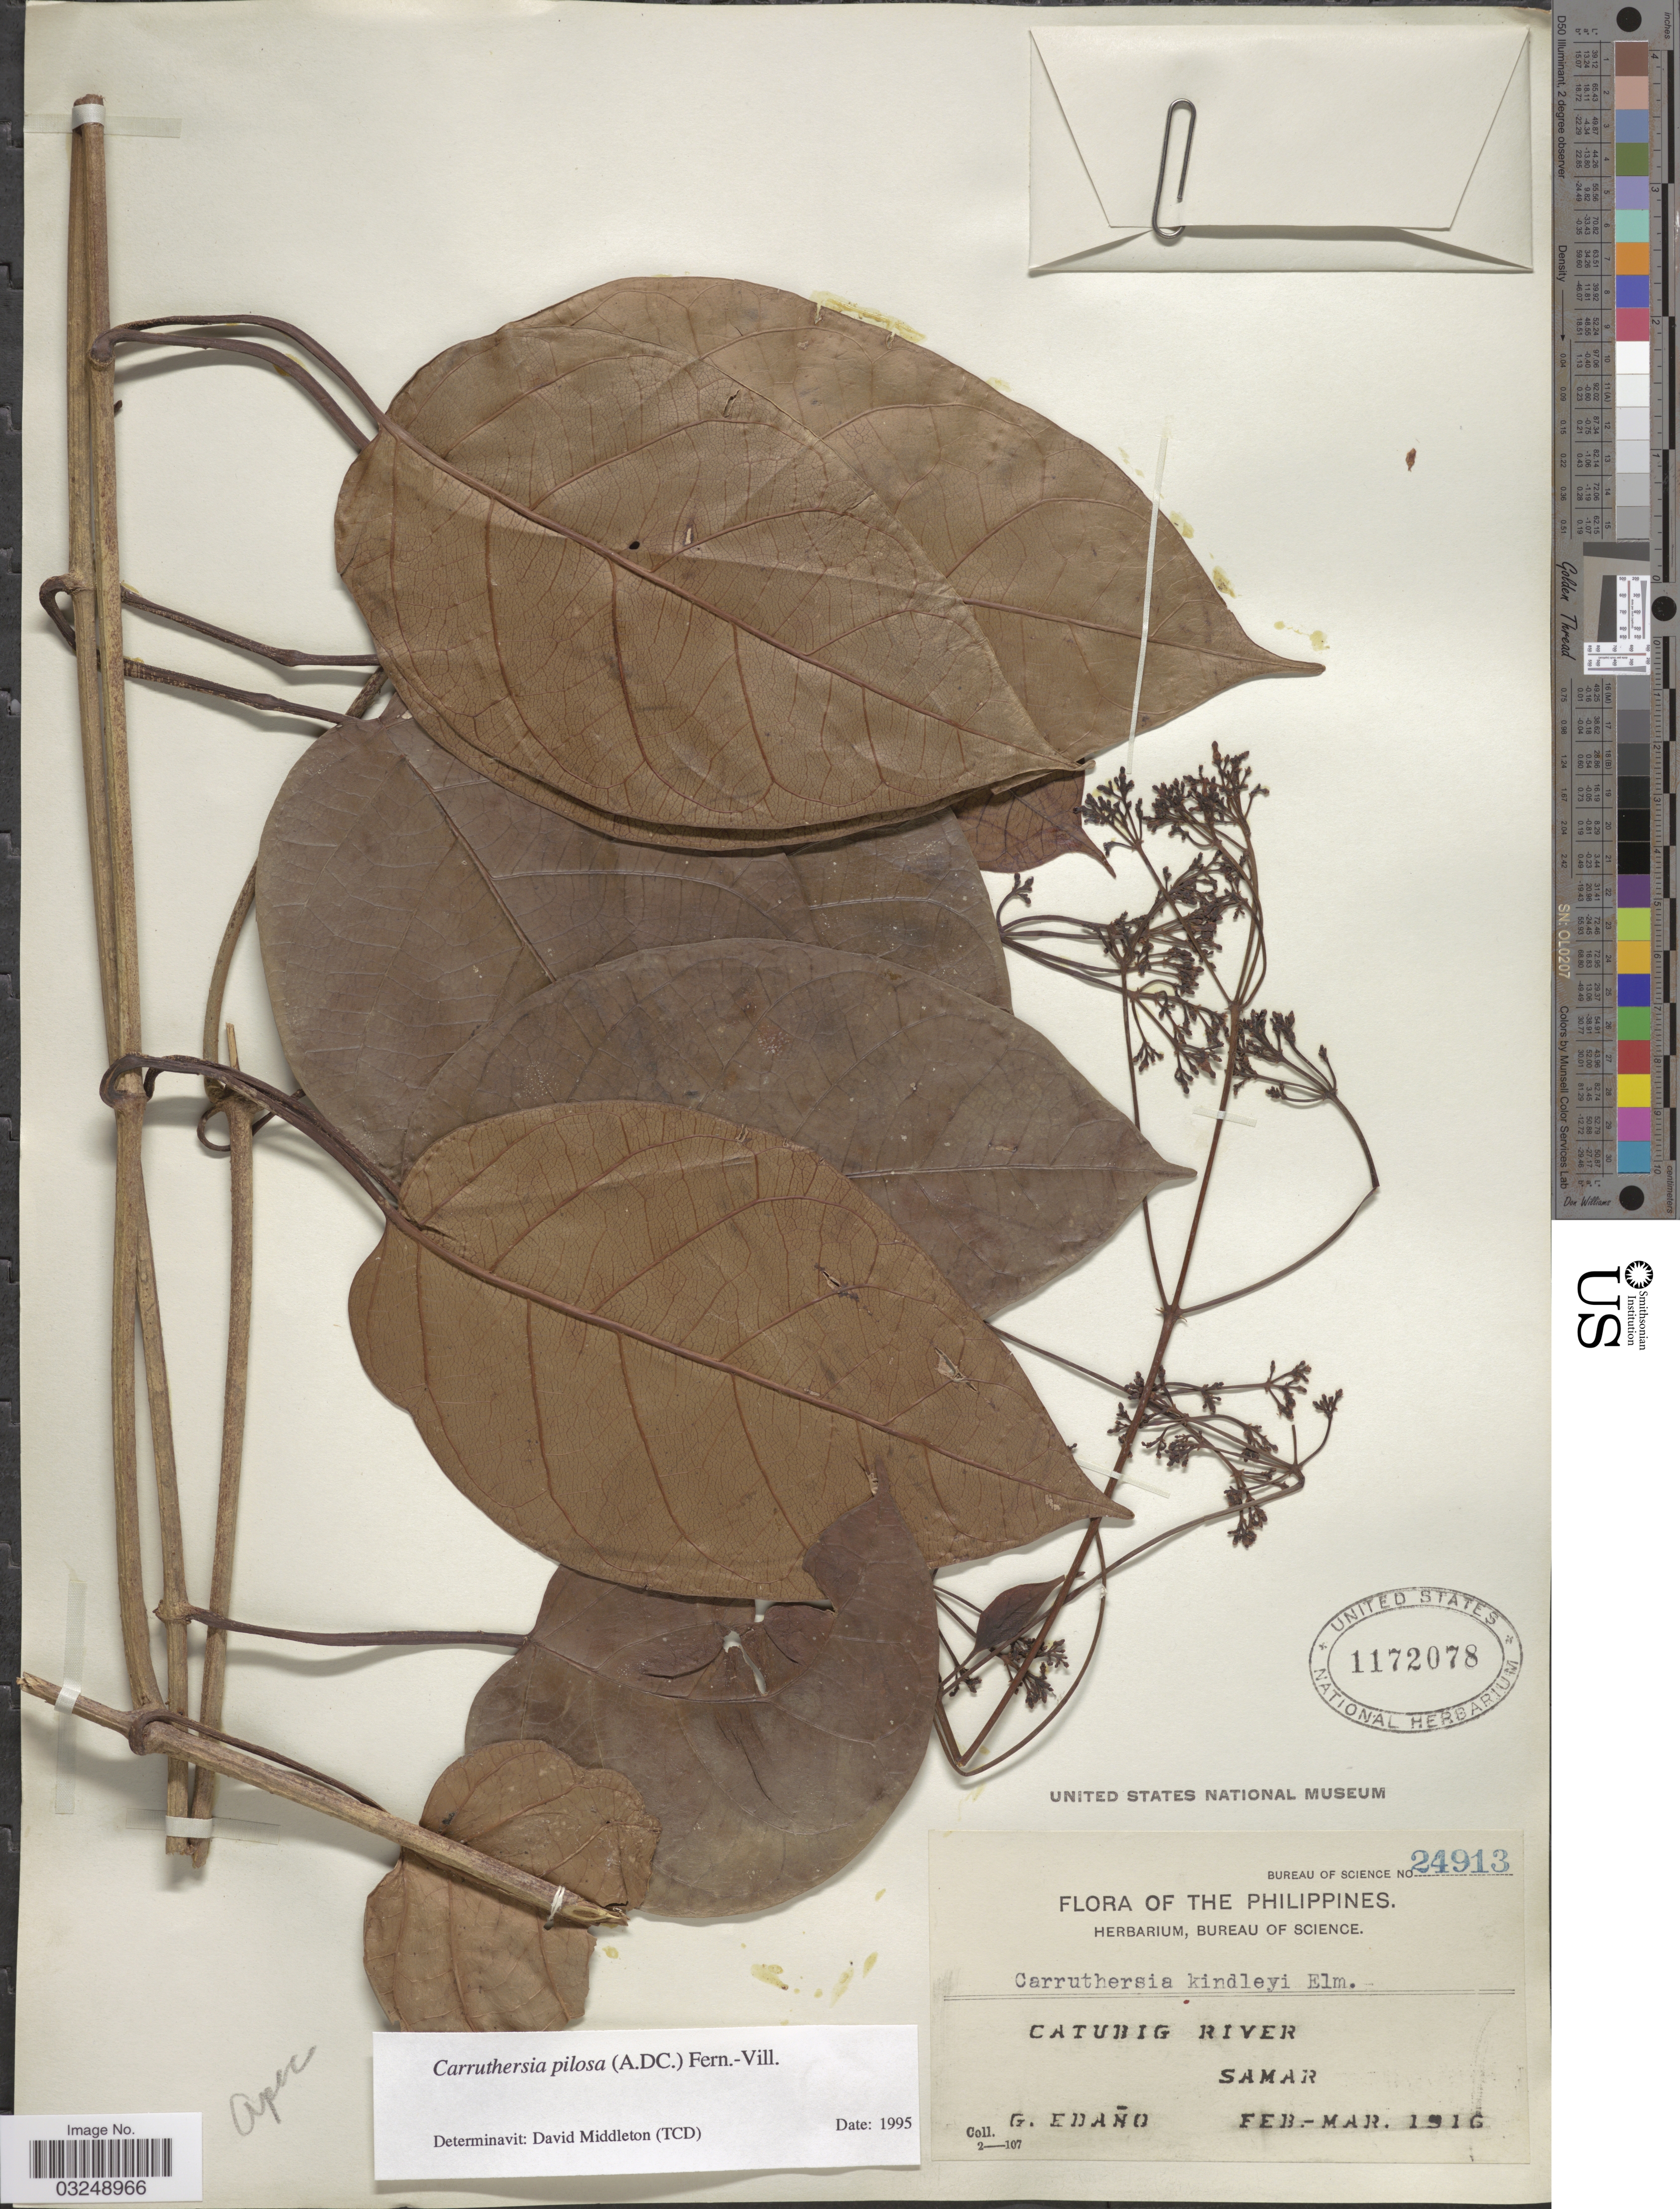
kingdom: Plantae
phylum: Tracheophyta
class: Magnoliopsida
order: Gentianales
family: Apocynaceae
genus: Carruthersia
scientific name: Carruthersia pilosa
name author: (DC.) Fern.-Vill.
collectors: G. Edaño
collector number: Bureau of Science 24913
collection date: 1916-02/1916-03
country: Philippines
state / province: Eastern Visayas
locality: Catubig River, Samar.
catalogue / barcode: US 1172078